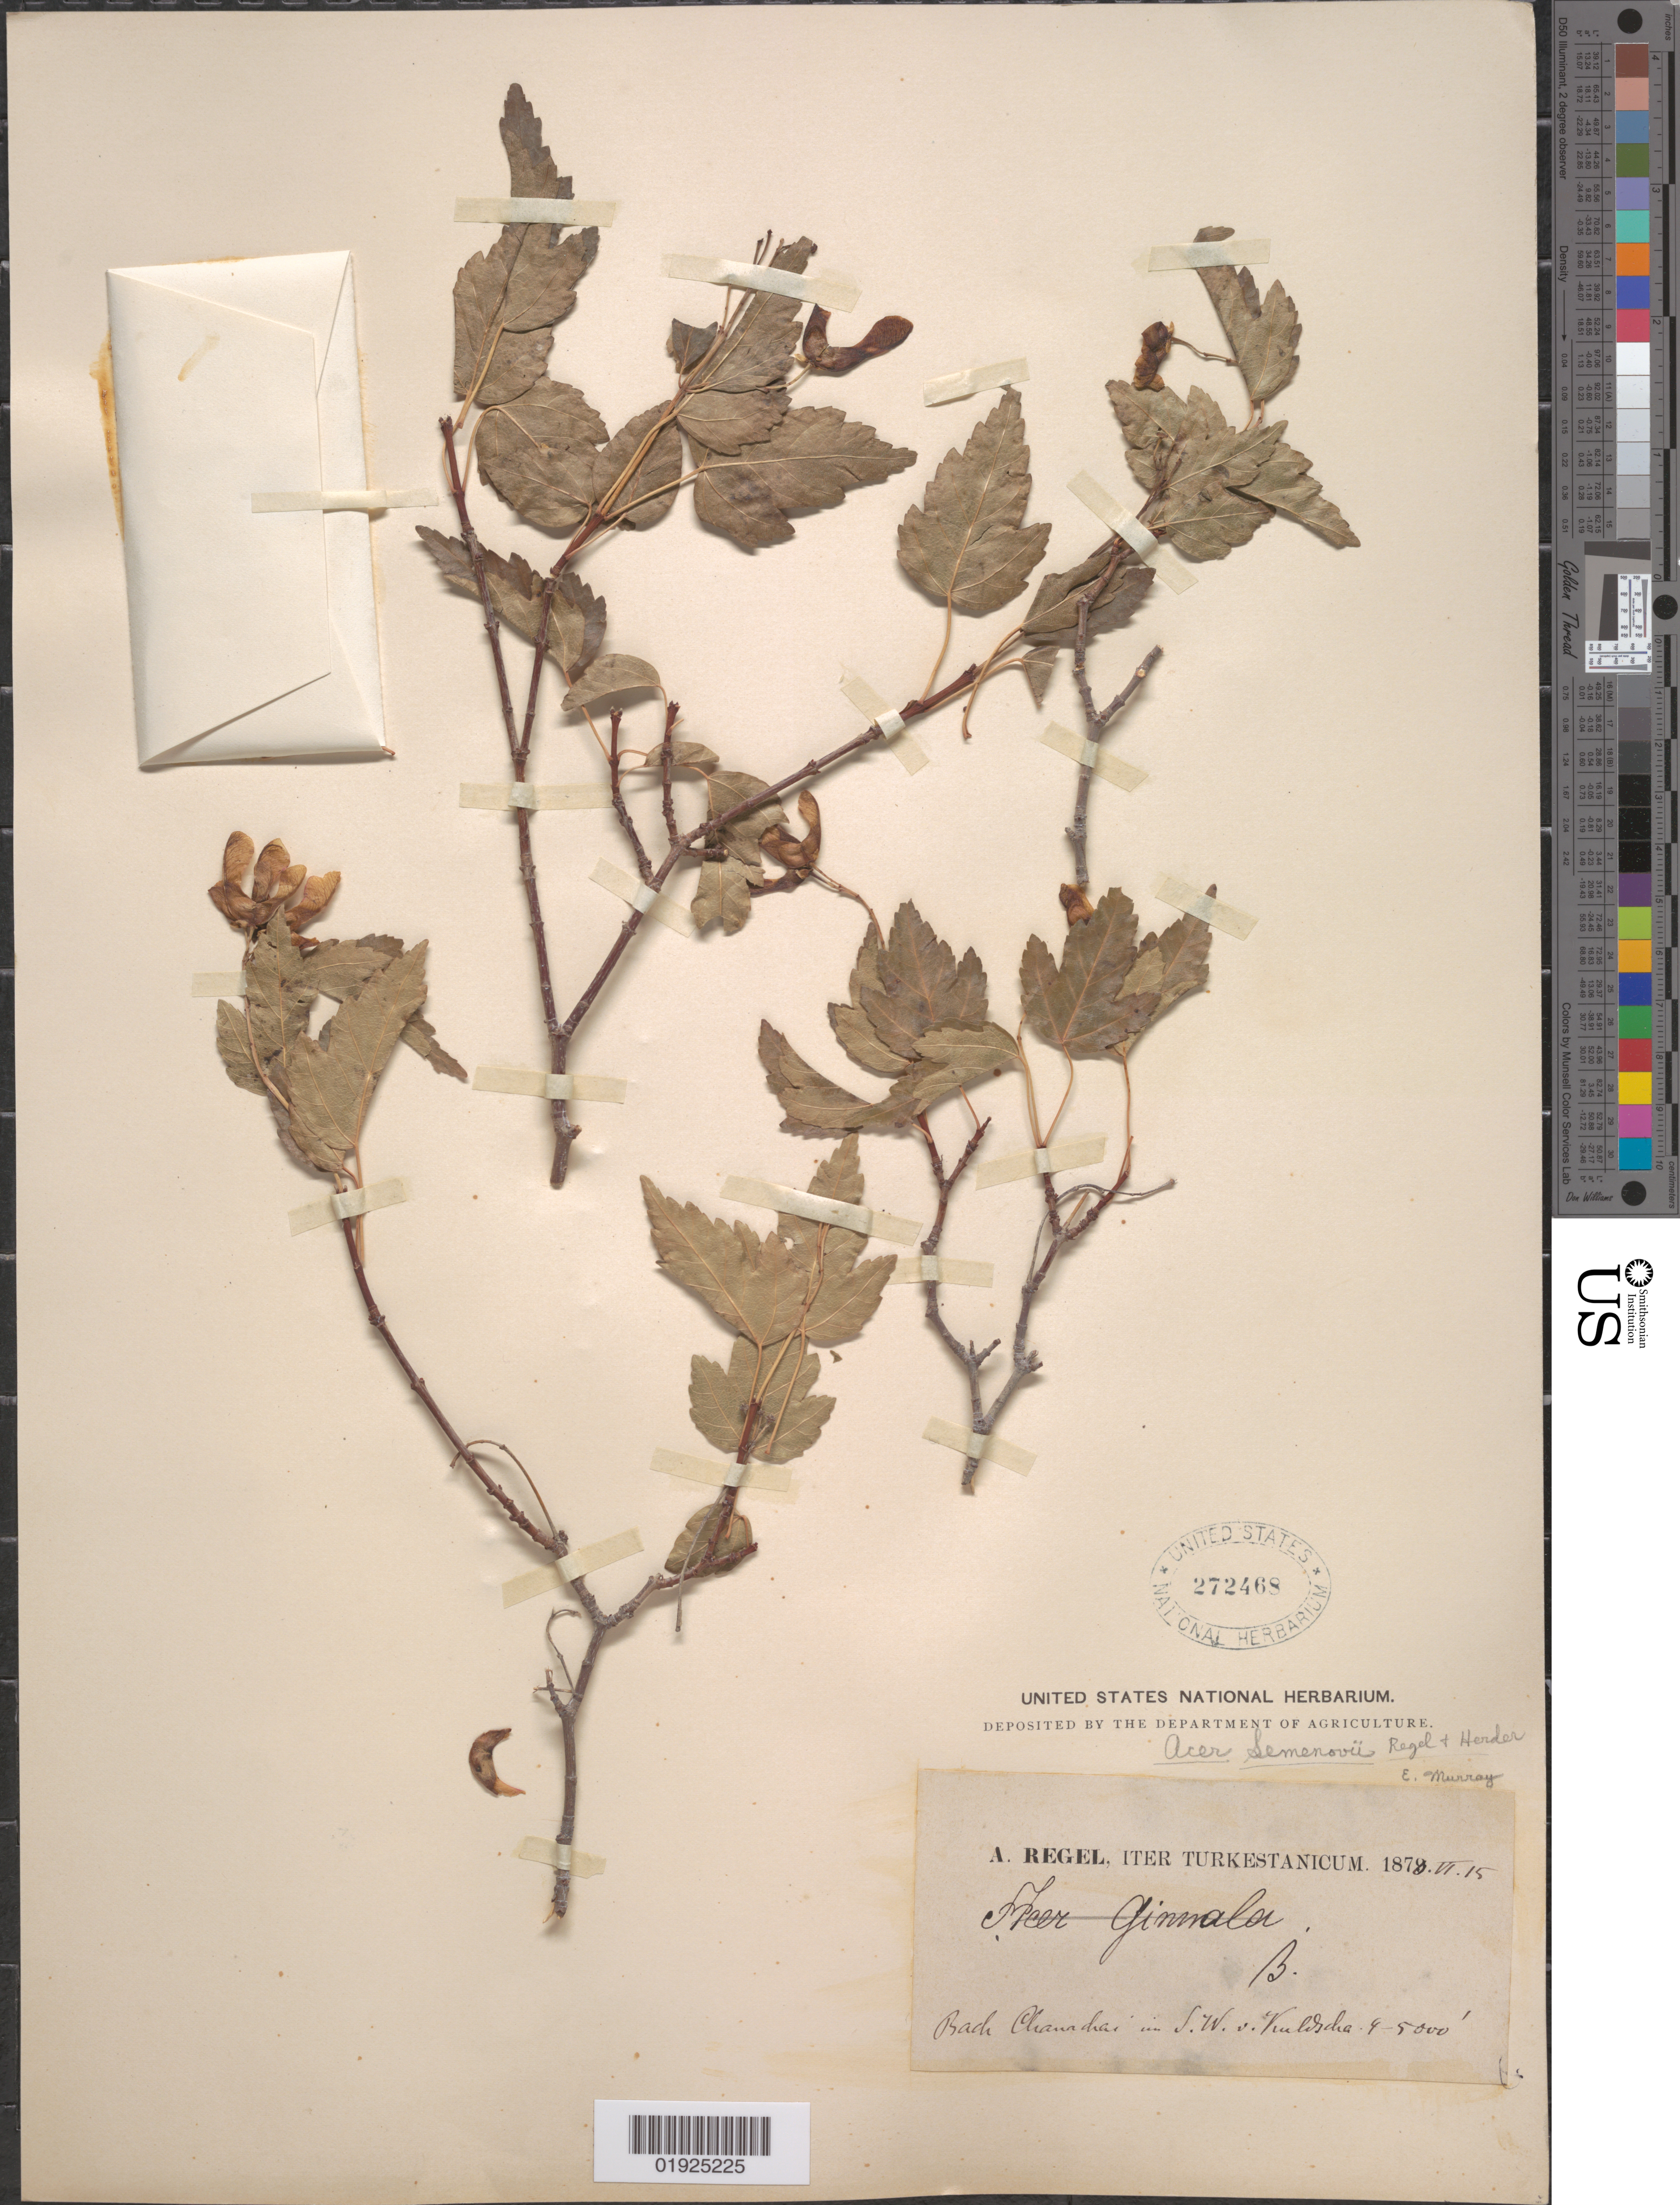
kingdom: Plantae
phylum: Tracheophyta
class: Magnoliopsida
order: Sapindales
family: Sapindaceae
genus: Acer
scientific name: Acer semenovii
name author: Regel & Herder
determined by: Murray, Edward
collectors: A. Regel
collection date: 1878-06-15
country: Kazakhstan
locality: Turkestanicum [locality not readable]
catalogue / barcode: US 272468